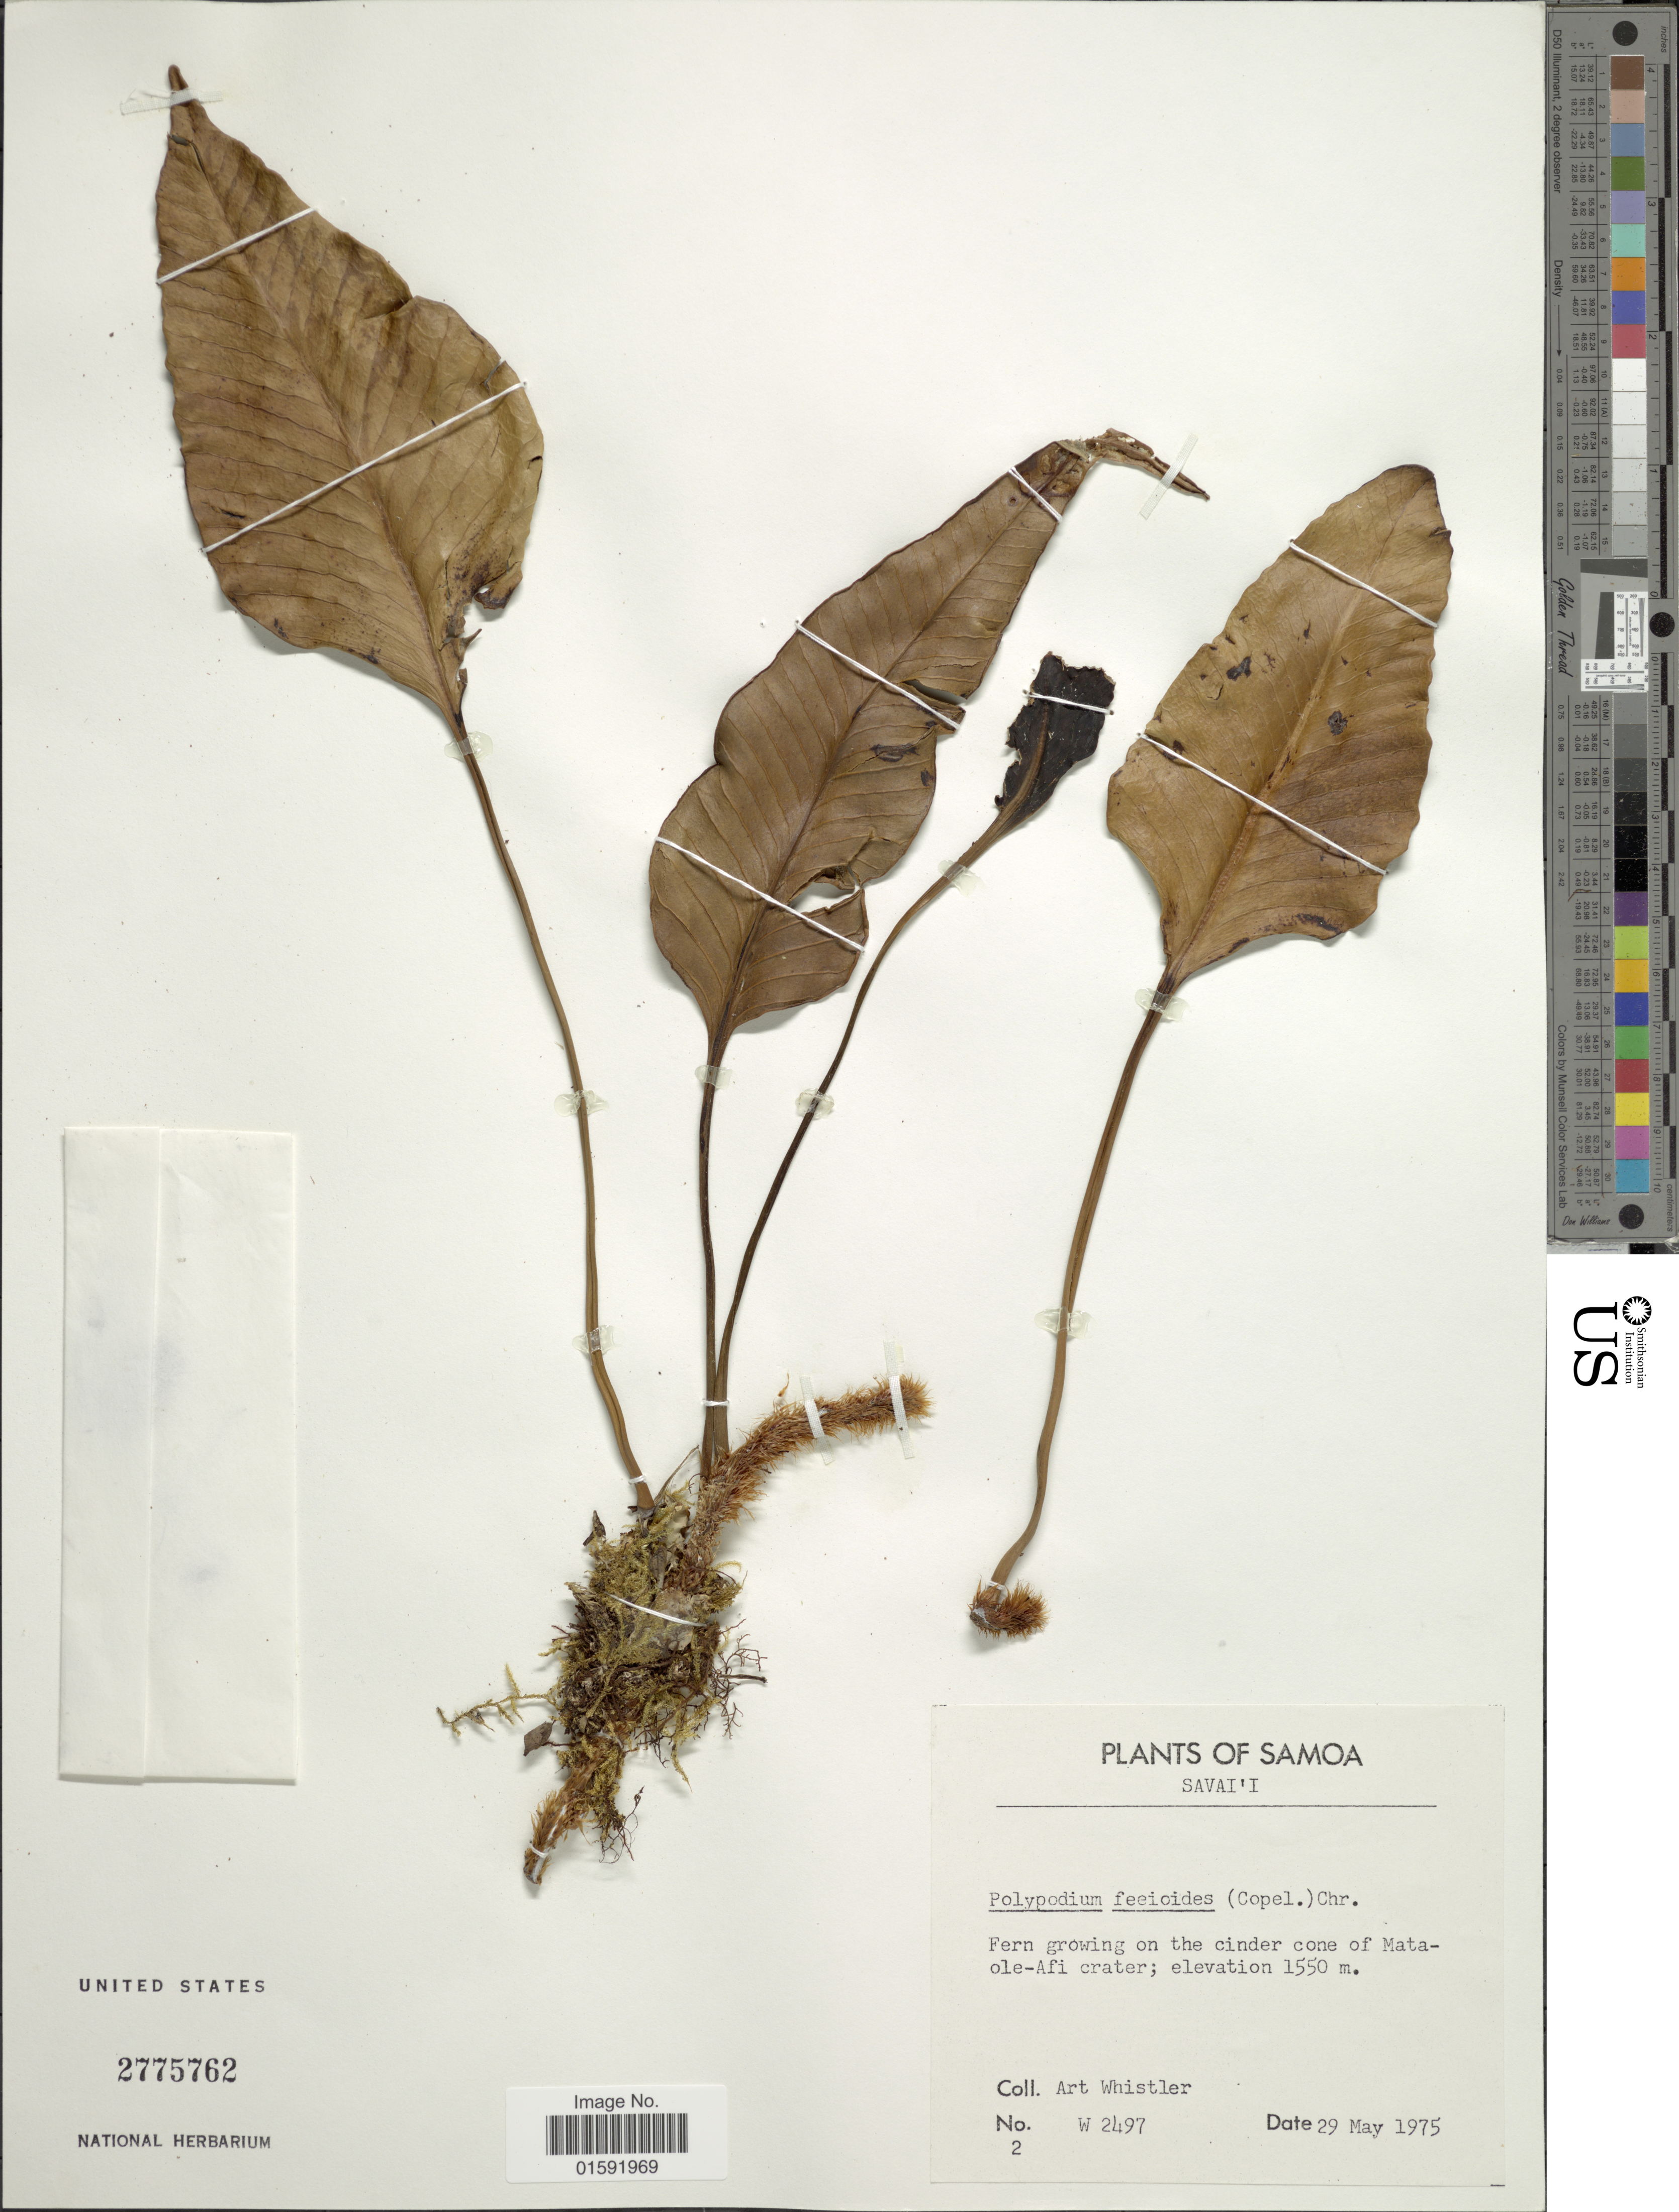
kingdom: Plantae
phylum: Tracheophyta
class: Polypodiopsida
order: Polypodiales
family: Polypodiaceae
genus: Selliguea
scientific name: Selliguea feeoides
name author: Copel.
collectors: A. Whistler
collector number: W 2497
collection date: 1975-05-26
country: Samoa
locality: On the cinder cone of Mataole-Afi crater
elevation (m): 1550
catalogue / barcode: US 2775762